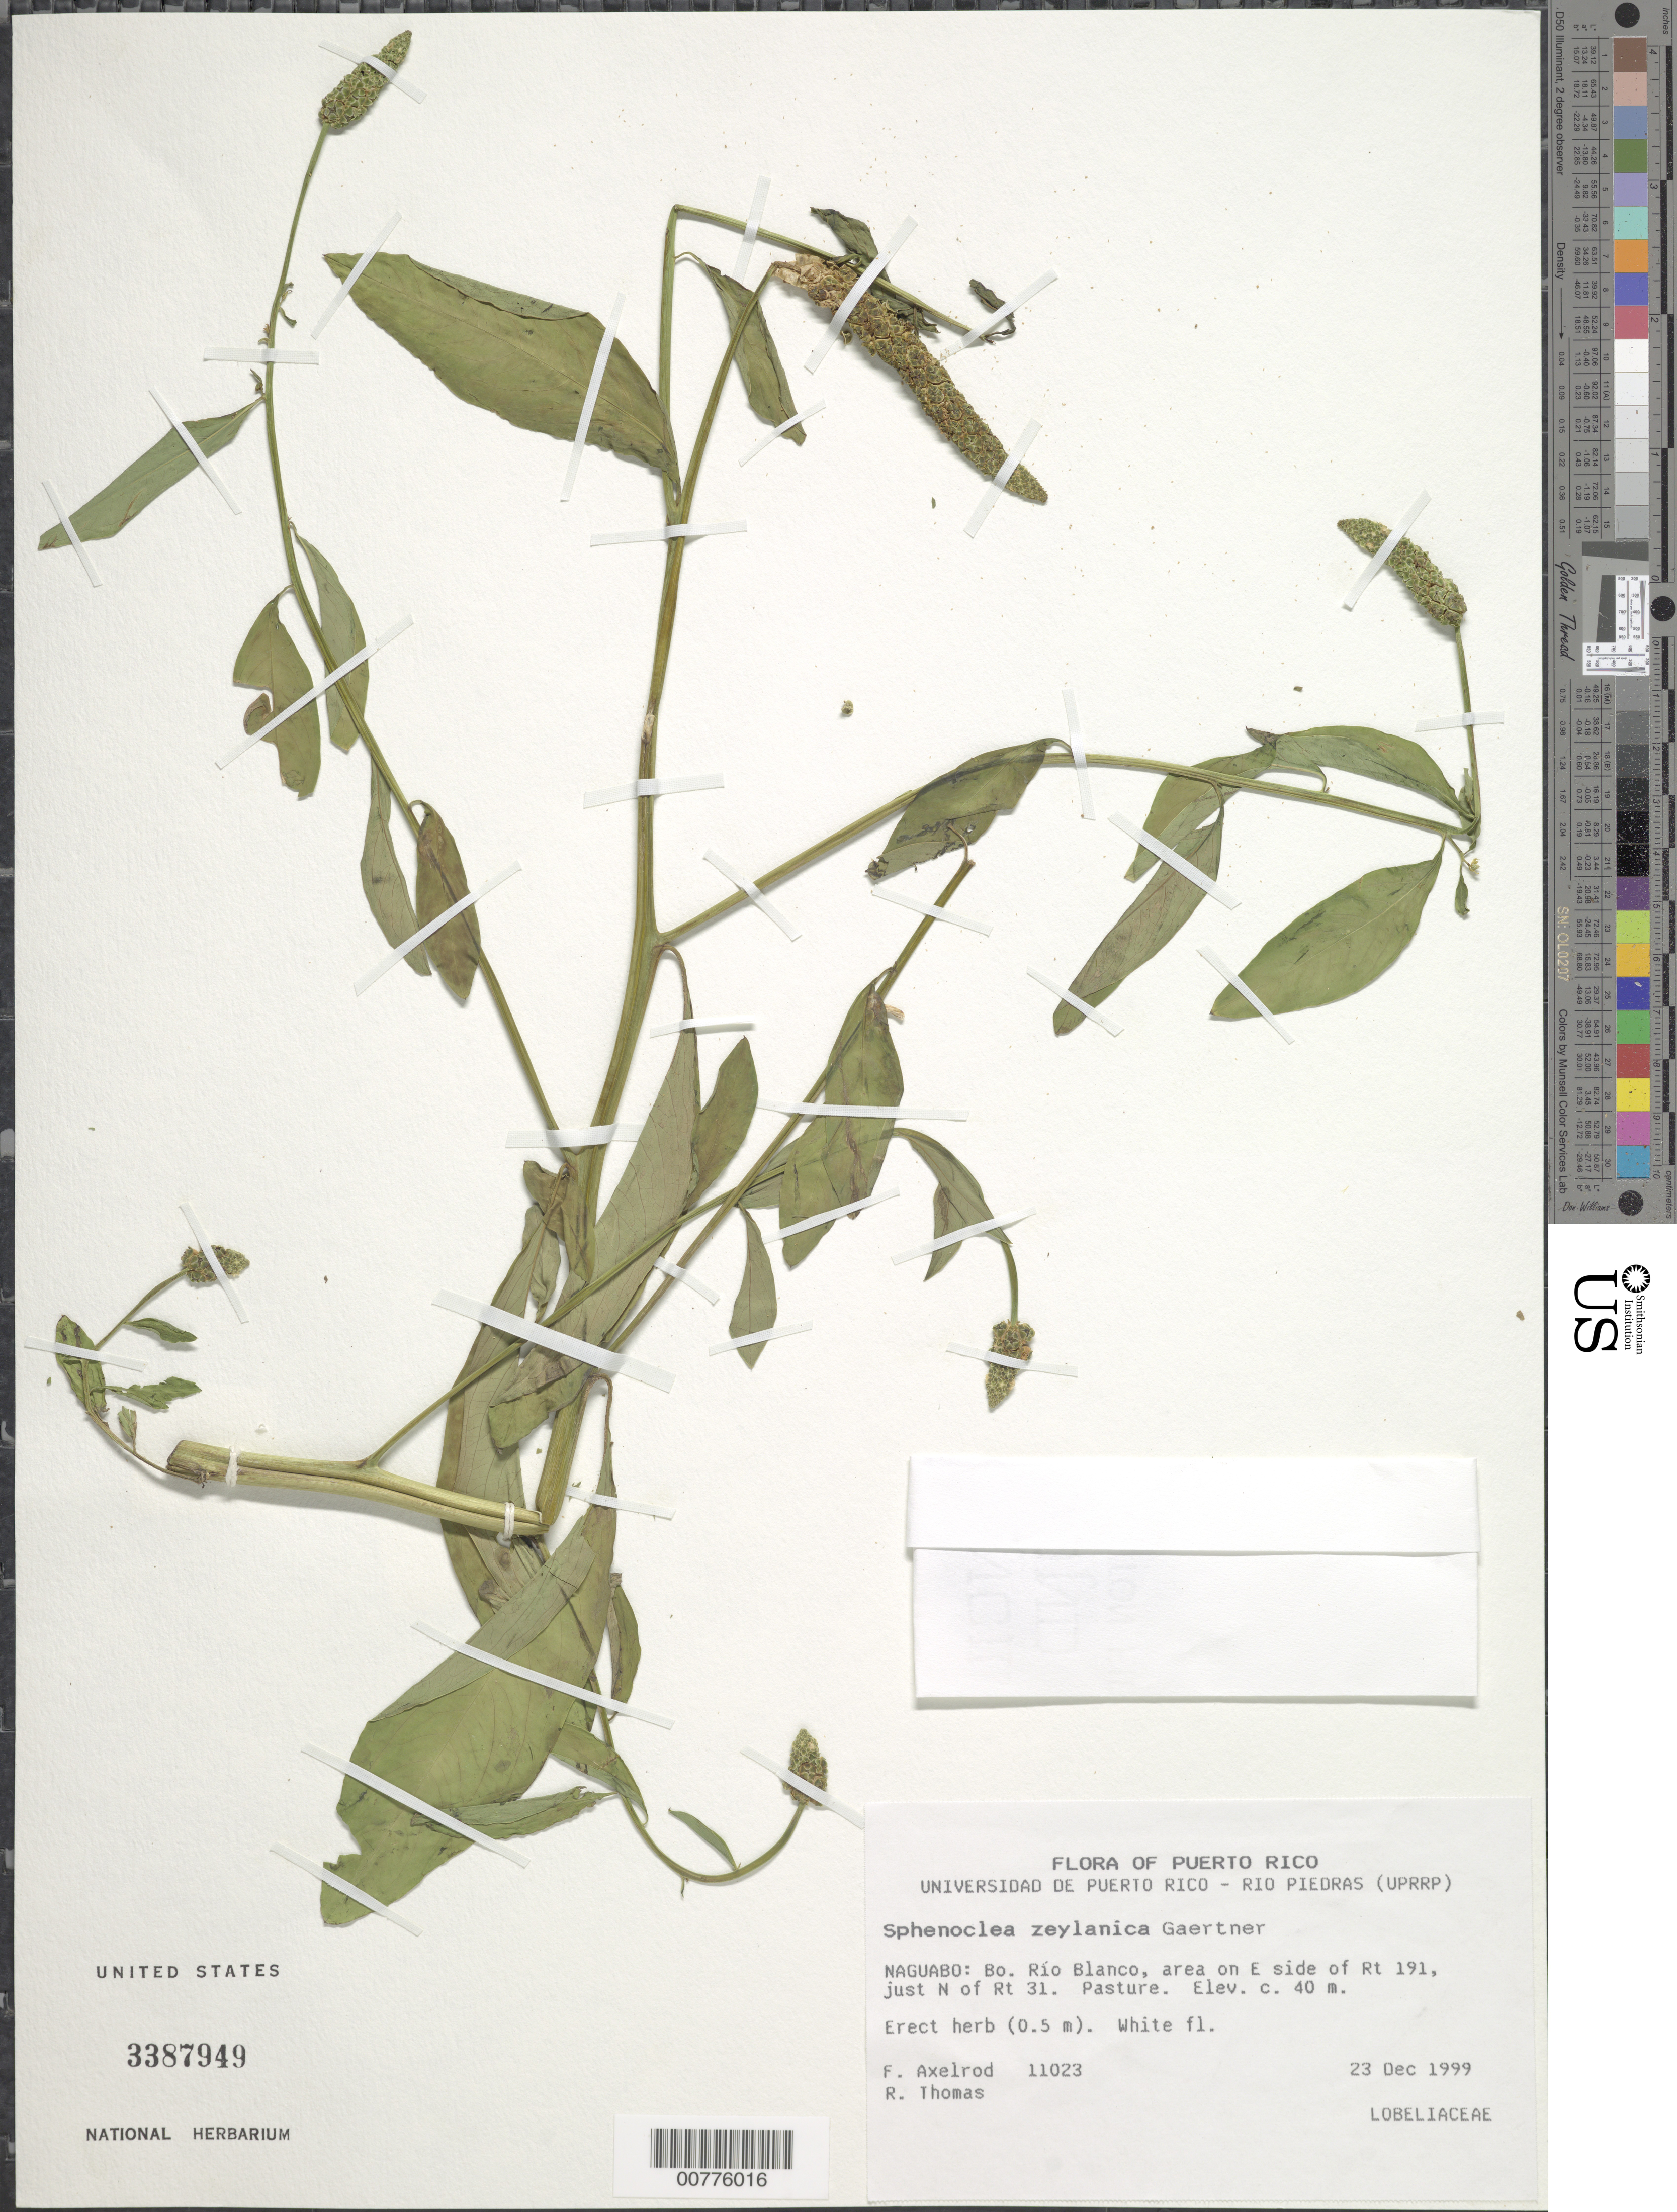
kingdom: Plantae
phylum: Tracheophyta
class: Magnoliopsida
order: Solanales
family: Sphenocleaceae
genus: Sphenoclea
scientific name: Sphenoclea zeylanica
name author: Gaertn.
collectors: F. S. Axelrod & R. Thomas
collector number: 11023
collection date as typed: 23 Dec 1999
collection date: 1999-12-23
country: Puerto Rico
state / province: Naguabo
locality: Naguabo: Bo. Río Blanco, area on E side of Rt 191, just N of Rt 31. Pasture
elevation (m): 40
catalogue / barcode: US 3387949